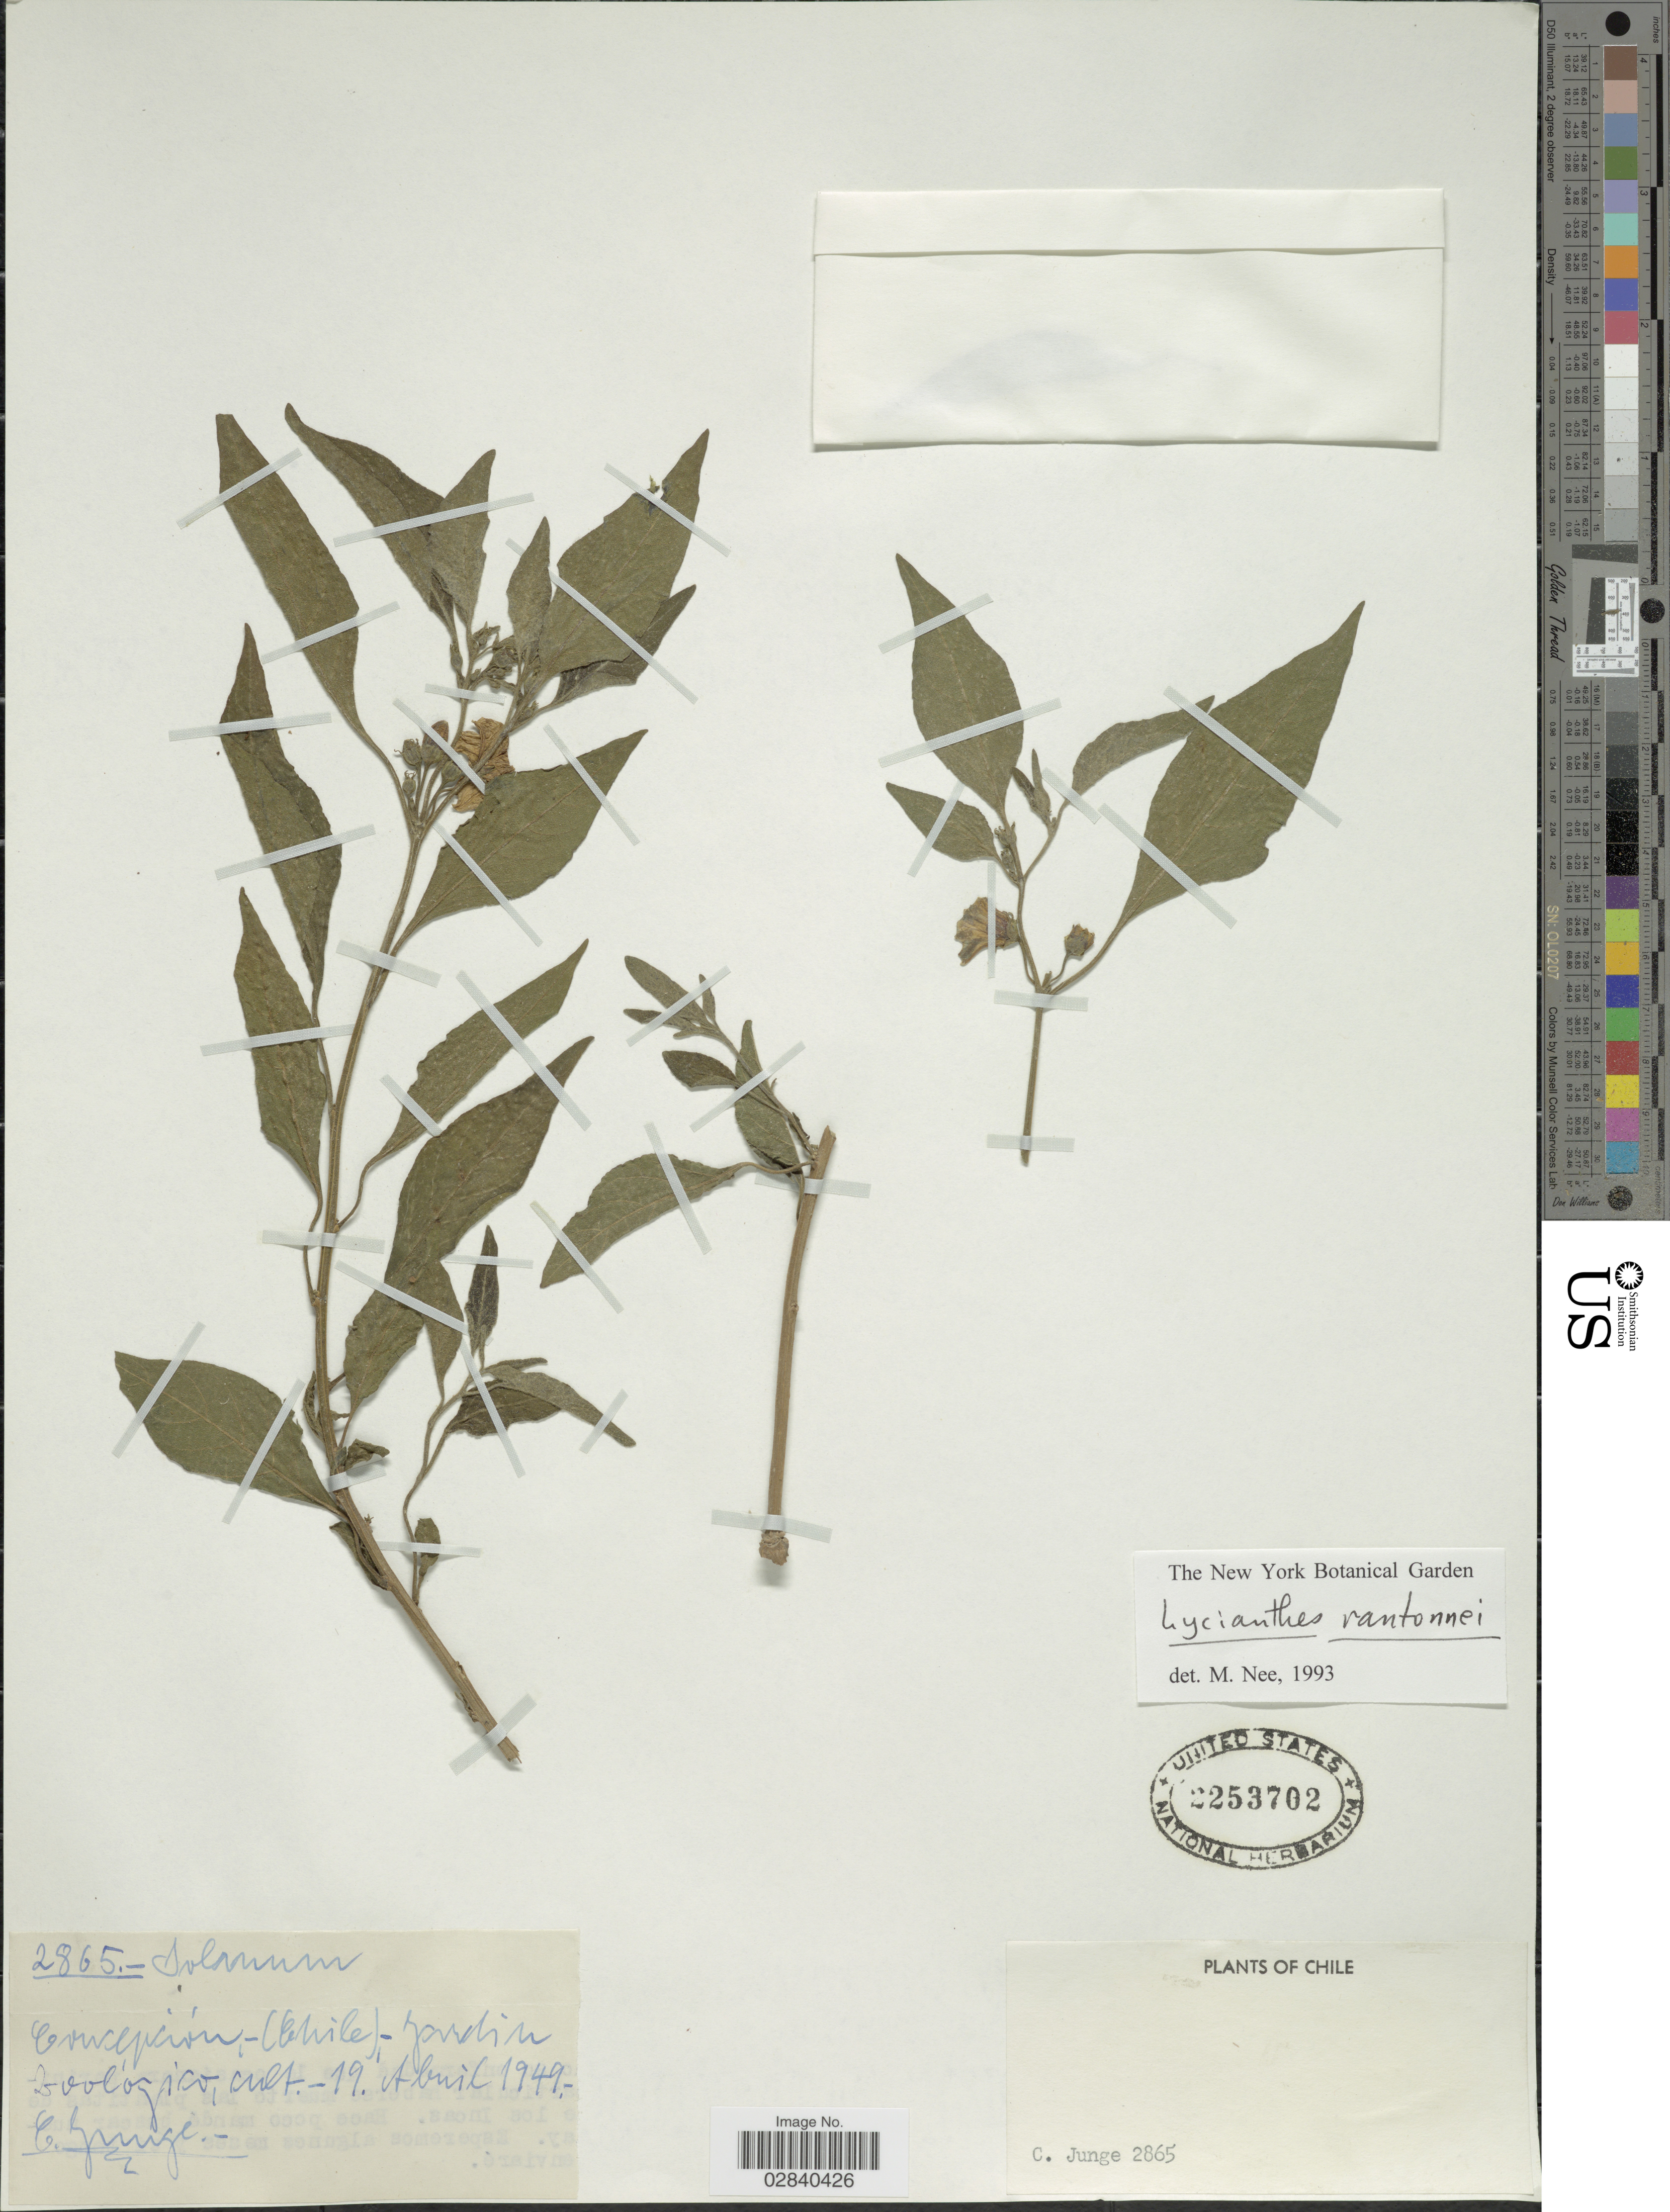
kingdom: Plantae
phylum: Tracheophyta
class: Magnoliopsida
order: Solanales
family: Solanaceae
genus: Lycianthes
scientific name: Lycianthes rantonnetii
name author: (Lesc.) Bitter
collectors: C. Junge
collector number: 2865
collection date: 1949-04-19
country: Chile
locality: Concepción, (Chile), Jardin Zoológico, cult.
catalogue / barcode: US 2253702